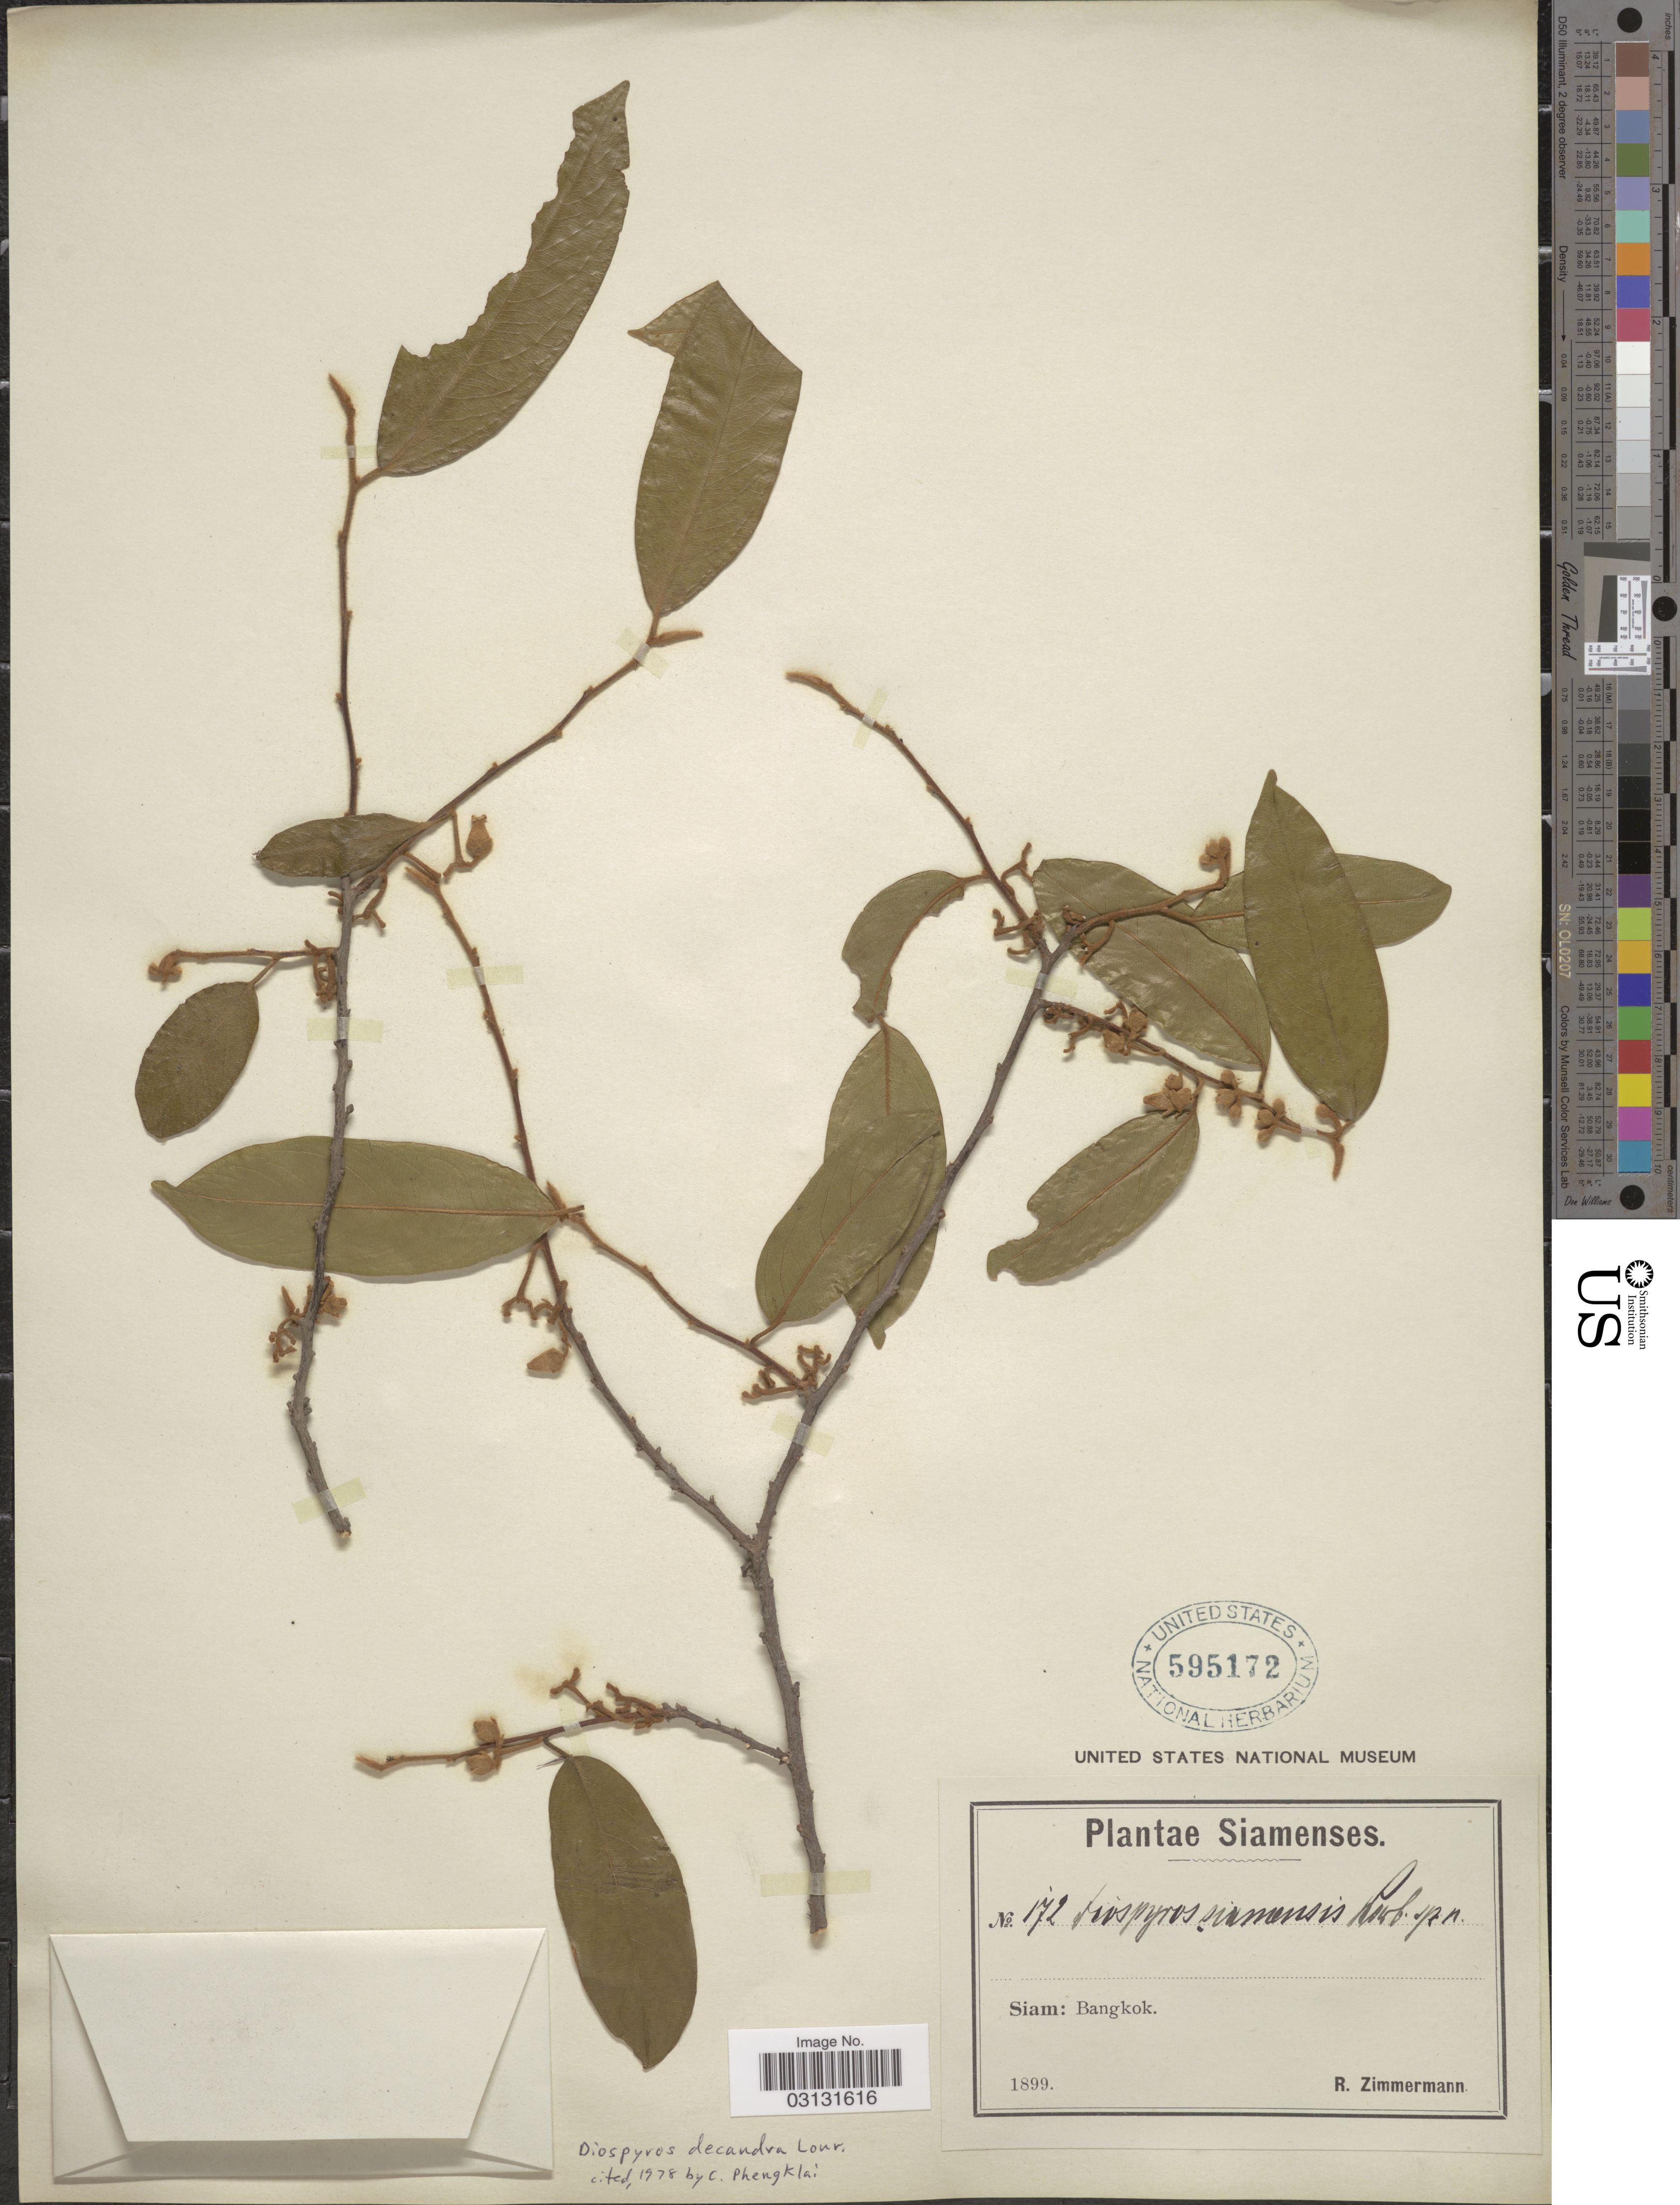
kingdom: Plantae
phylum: Tracheophyta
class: Magnoliopsida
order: Ericales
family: Ebenaceae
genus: Diospyros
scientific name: Diospyros decandra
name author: Lour.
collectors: R. Zimmermann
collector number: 172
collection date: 1899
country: Thailand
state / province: Bangkok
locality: Siamenses. Siam: Bangkok.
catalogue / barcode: US 595172